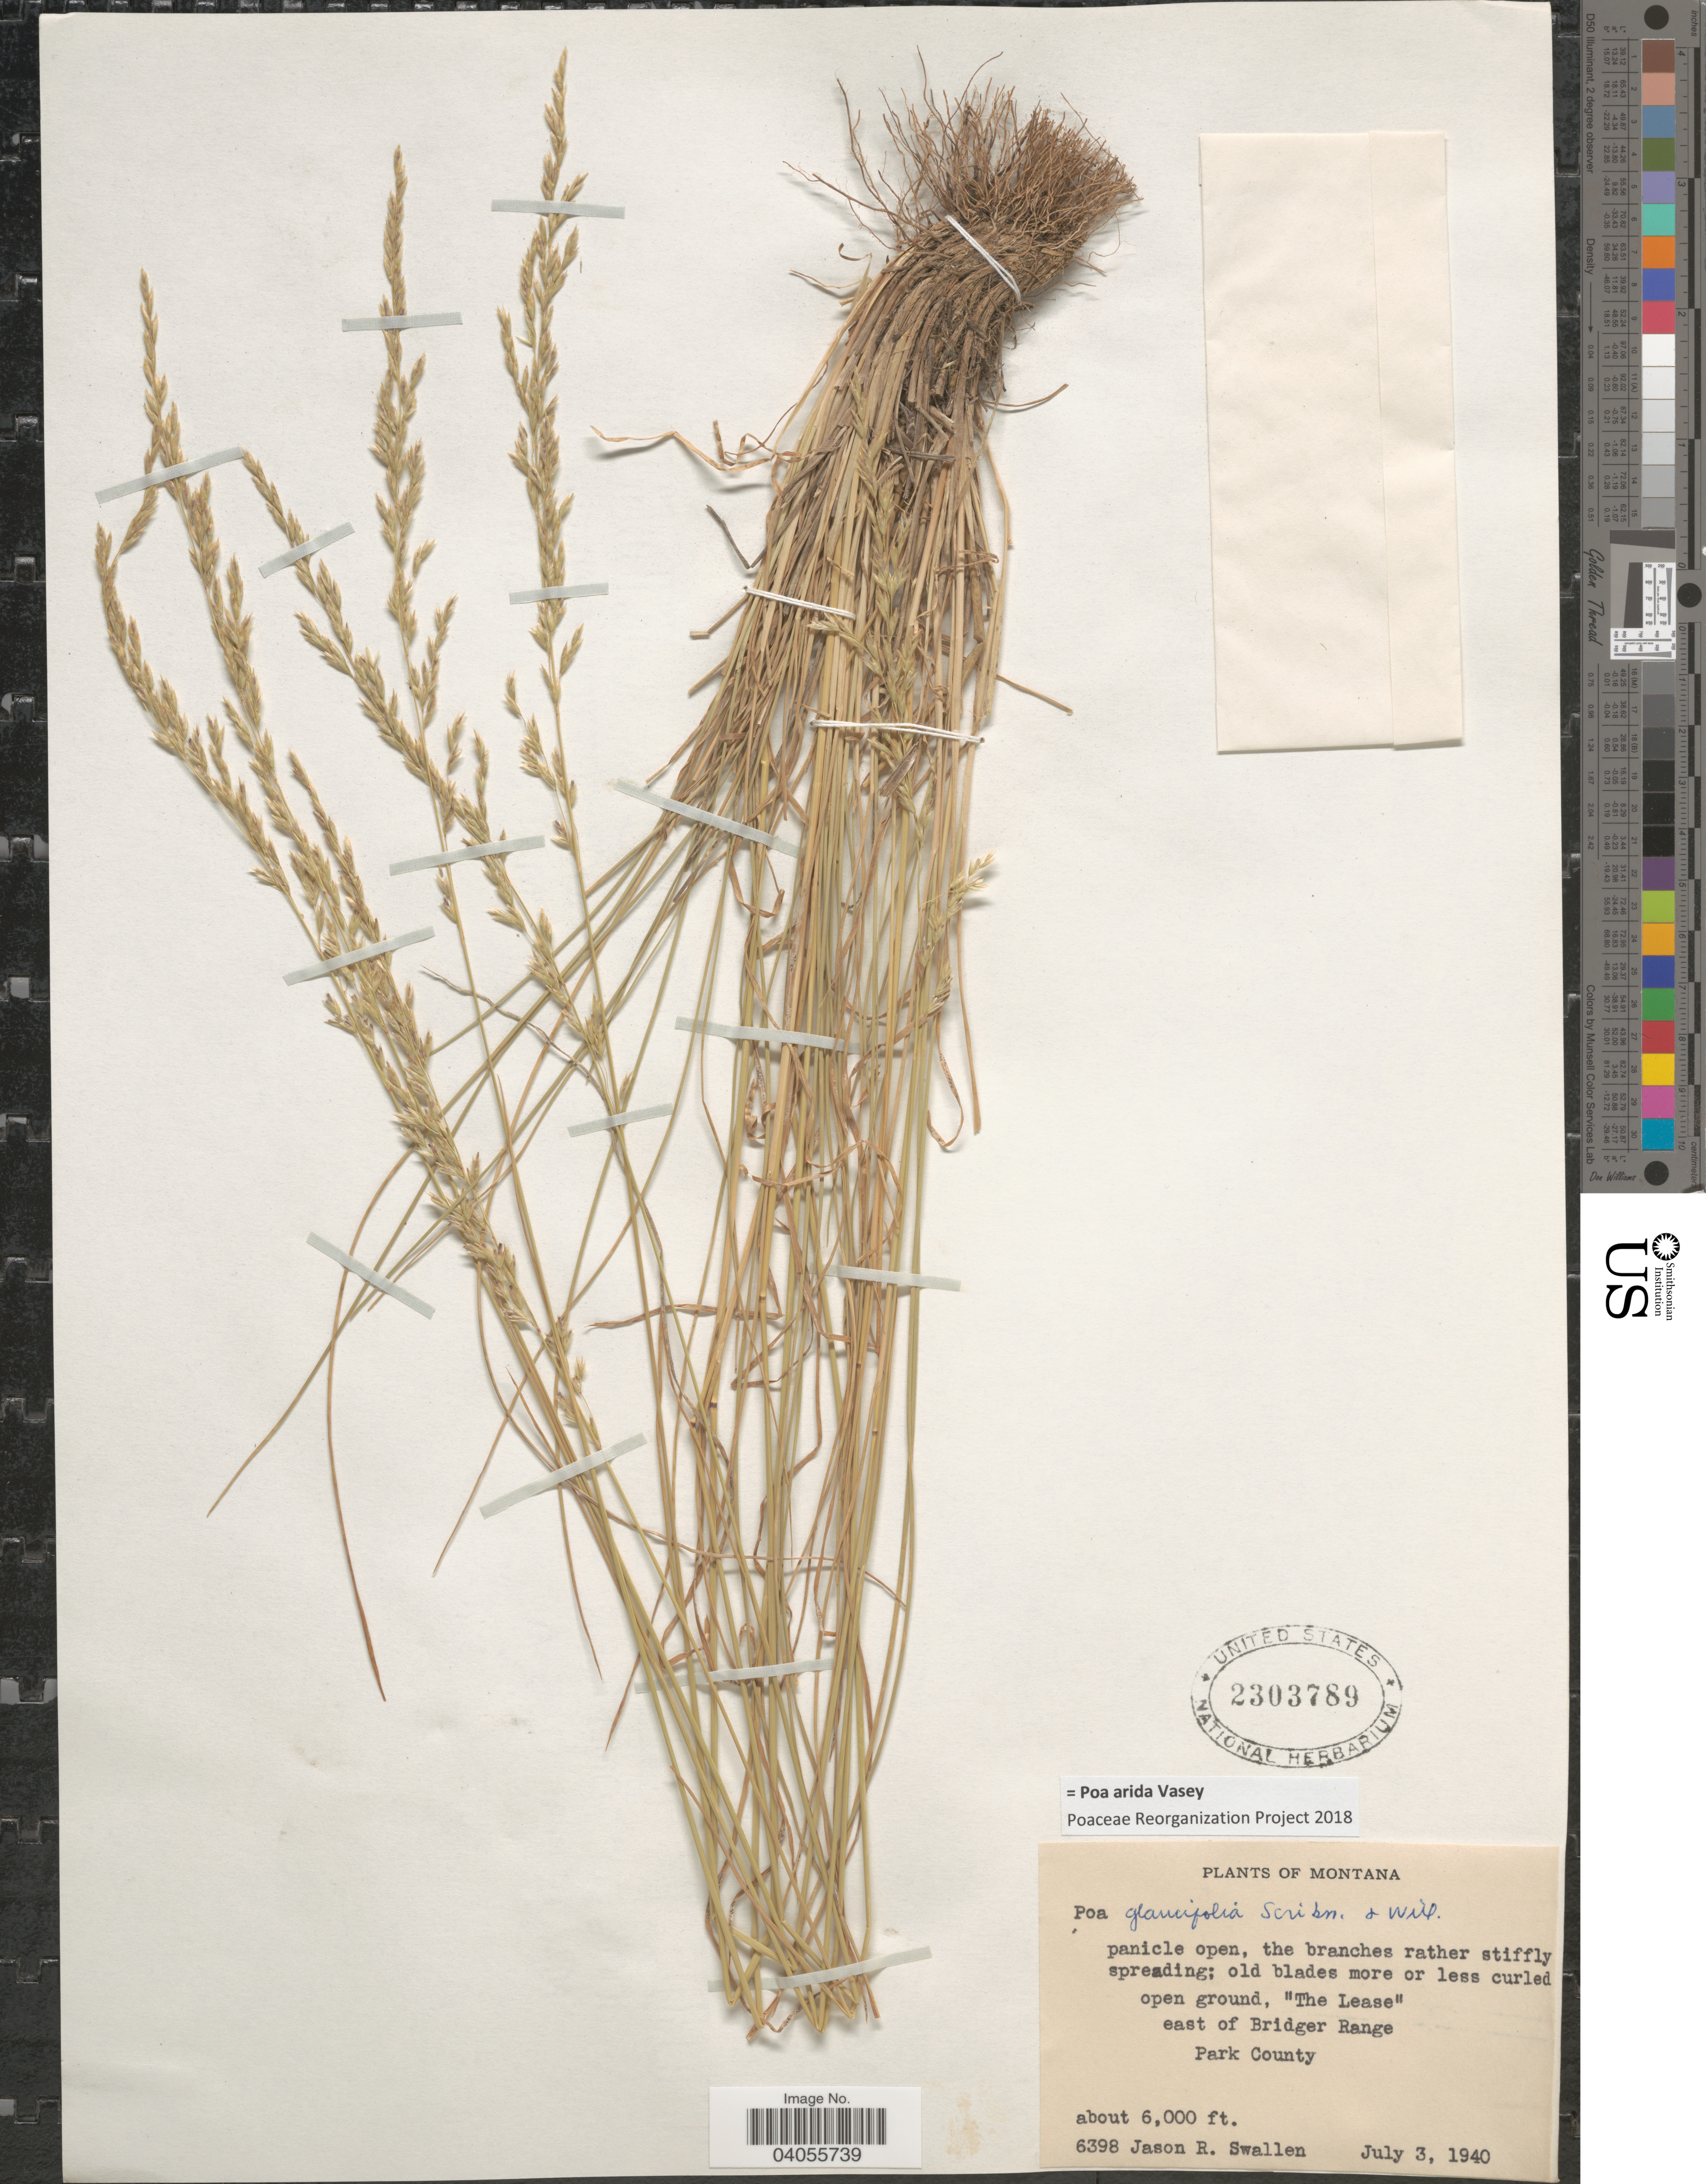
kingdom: Plantae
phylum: Tracheophyta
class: Liliopsida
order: Poales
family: Poaceae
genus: Poa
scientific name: Poa arida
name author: Vasey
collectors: J. R. Swallen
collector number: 6398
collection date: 1940-07-03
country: United States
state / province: Montana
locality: East of Bridger Range. Park County.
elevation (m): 1829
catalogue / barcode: US 2303789